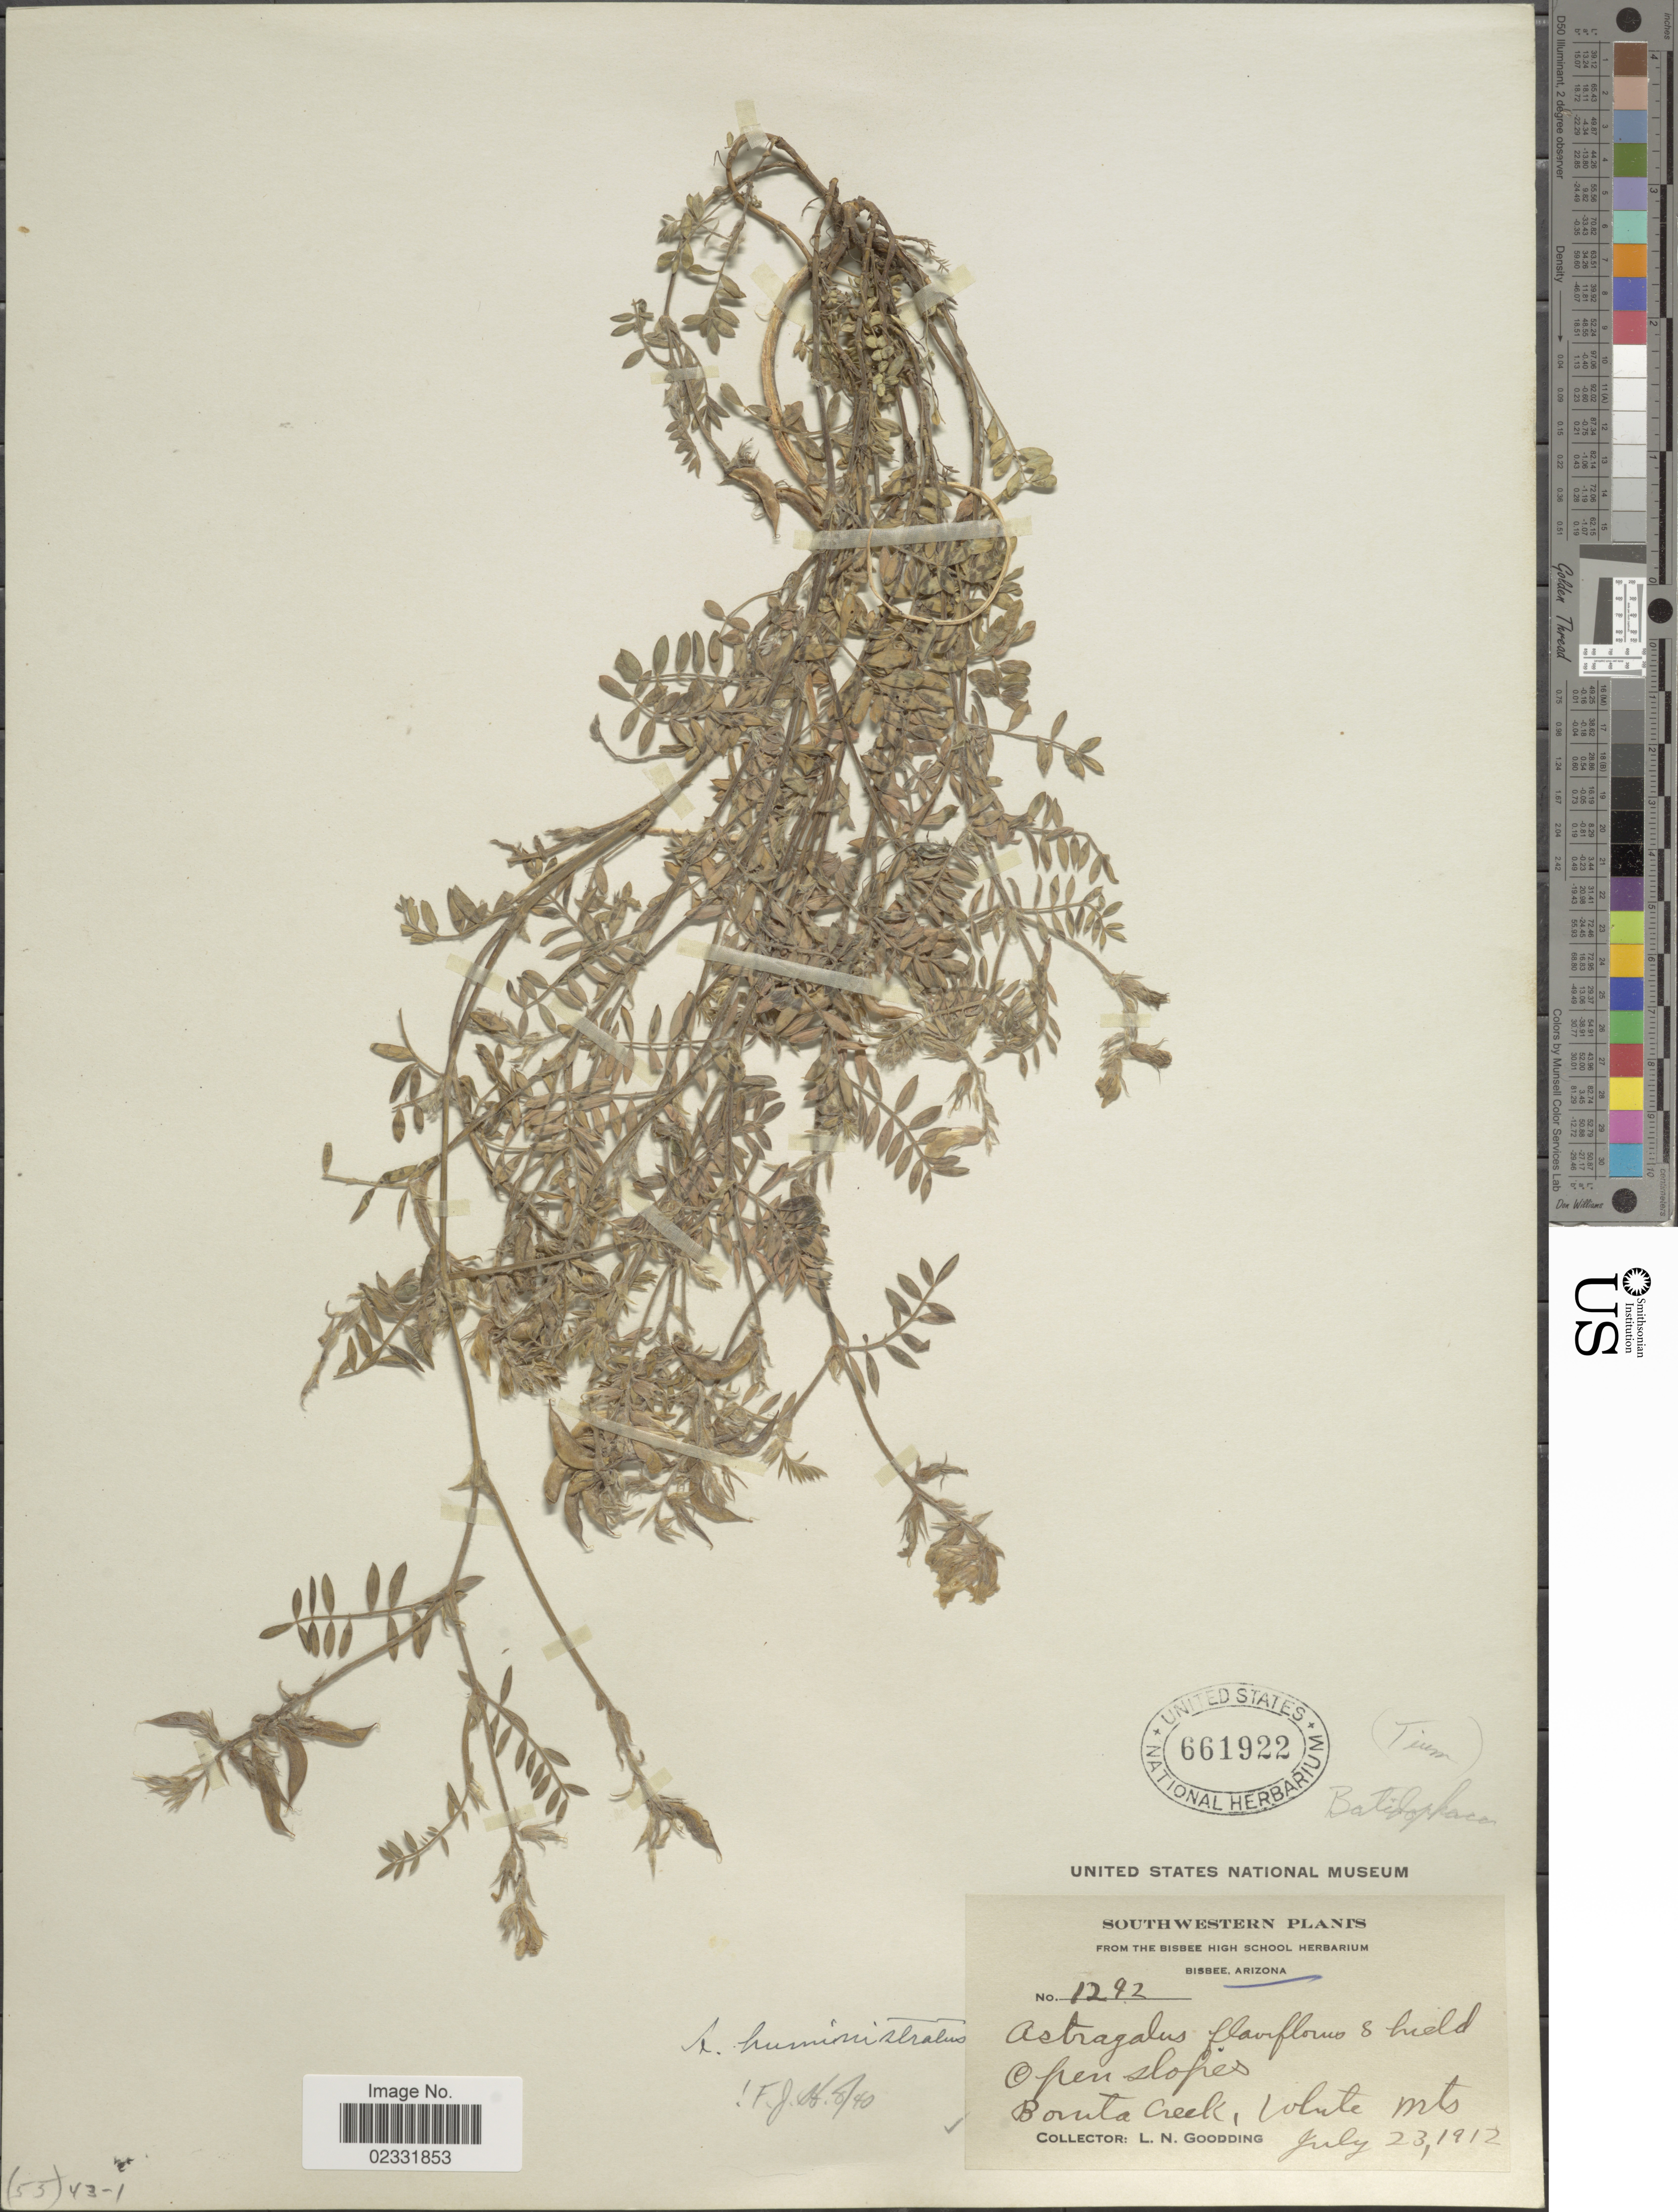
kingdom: Plantae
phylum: Tracheophyta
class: Magnoliopsida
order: Fabales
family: Fabaceae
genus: Astragalus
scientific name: Astragalus humistratus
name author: A. Gray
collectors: L. N. Goodding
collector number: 1292*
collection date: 1912-07-23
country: United States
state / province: Arizona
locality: Open slopes, Bonita Creek, White Mts.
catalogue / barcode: US 661922